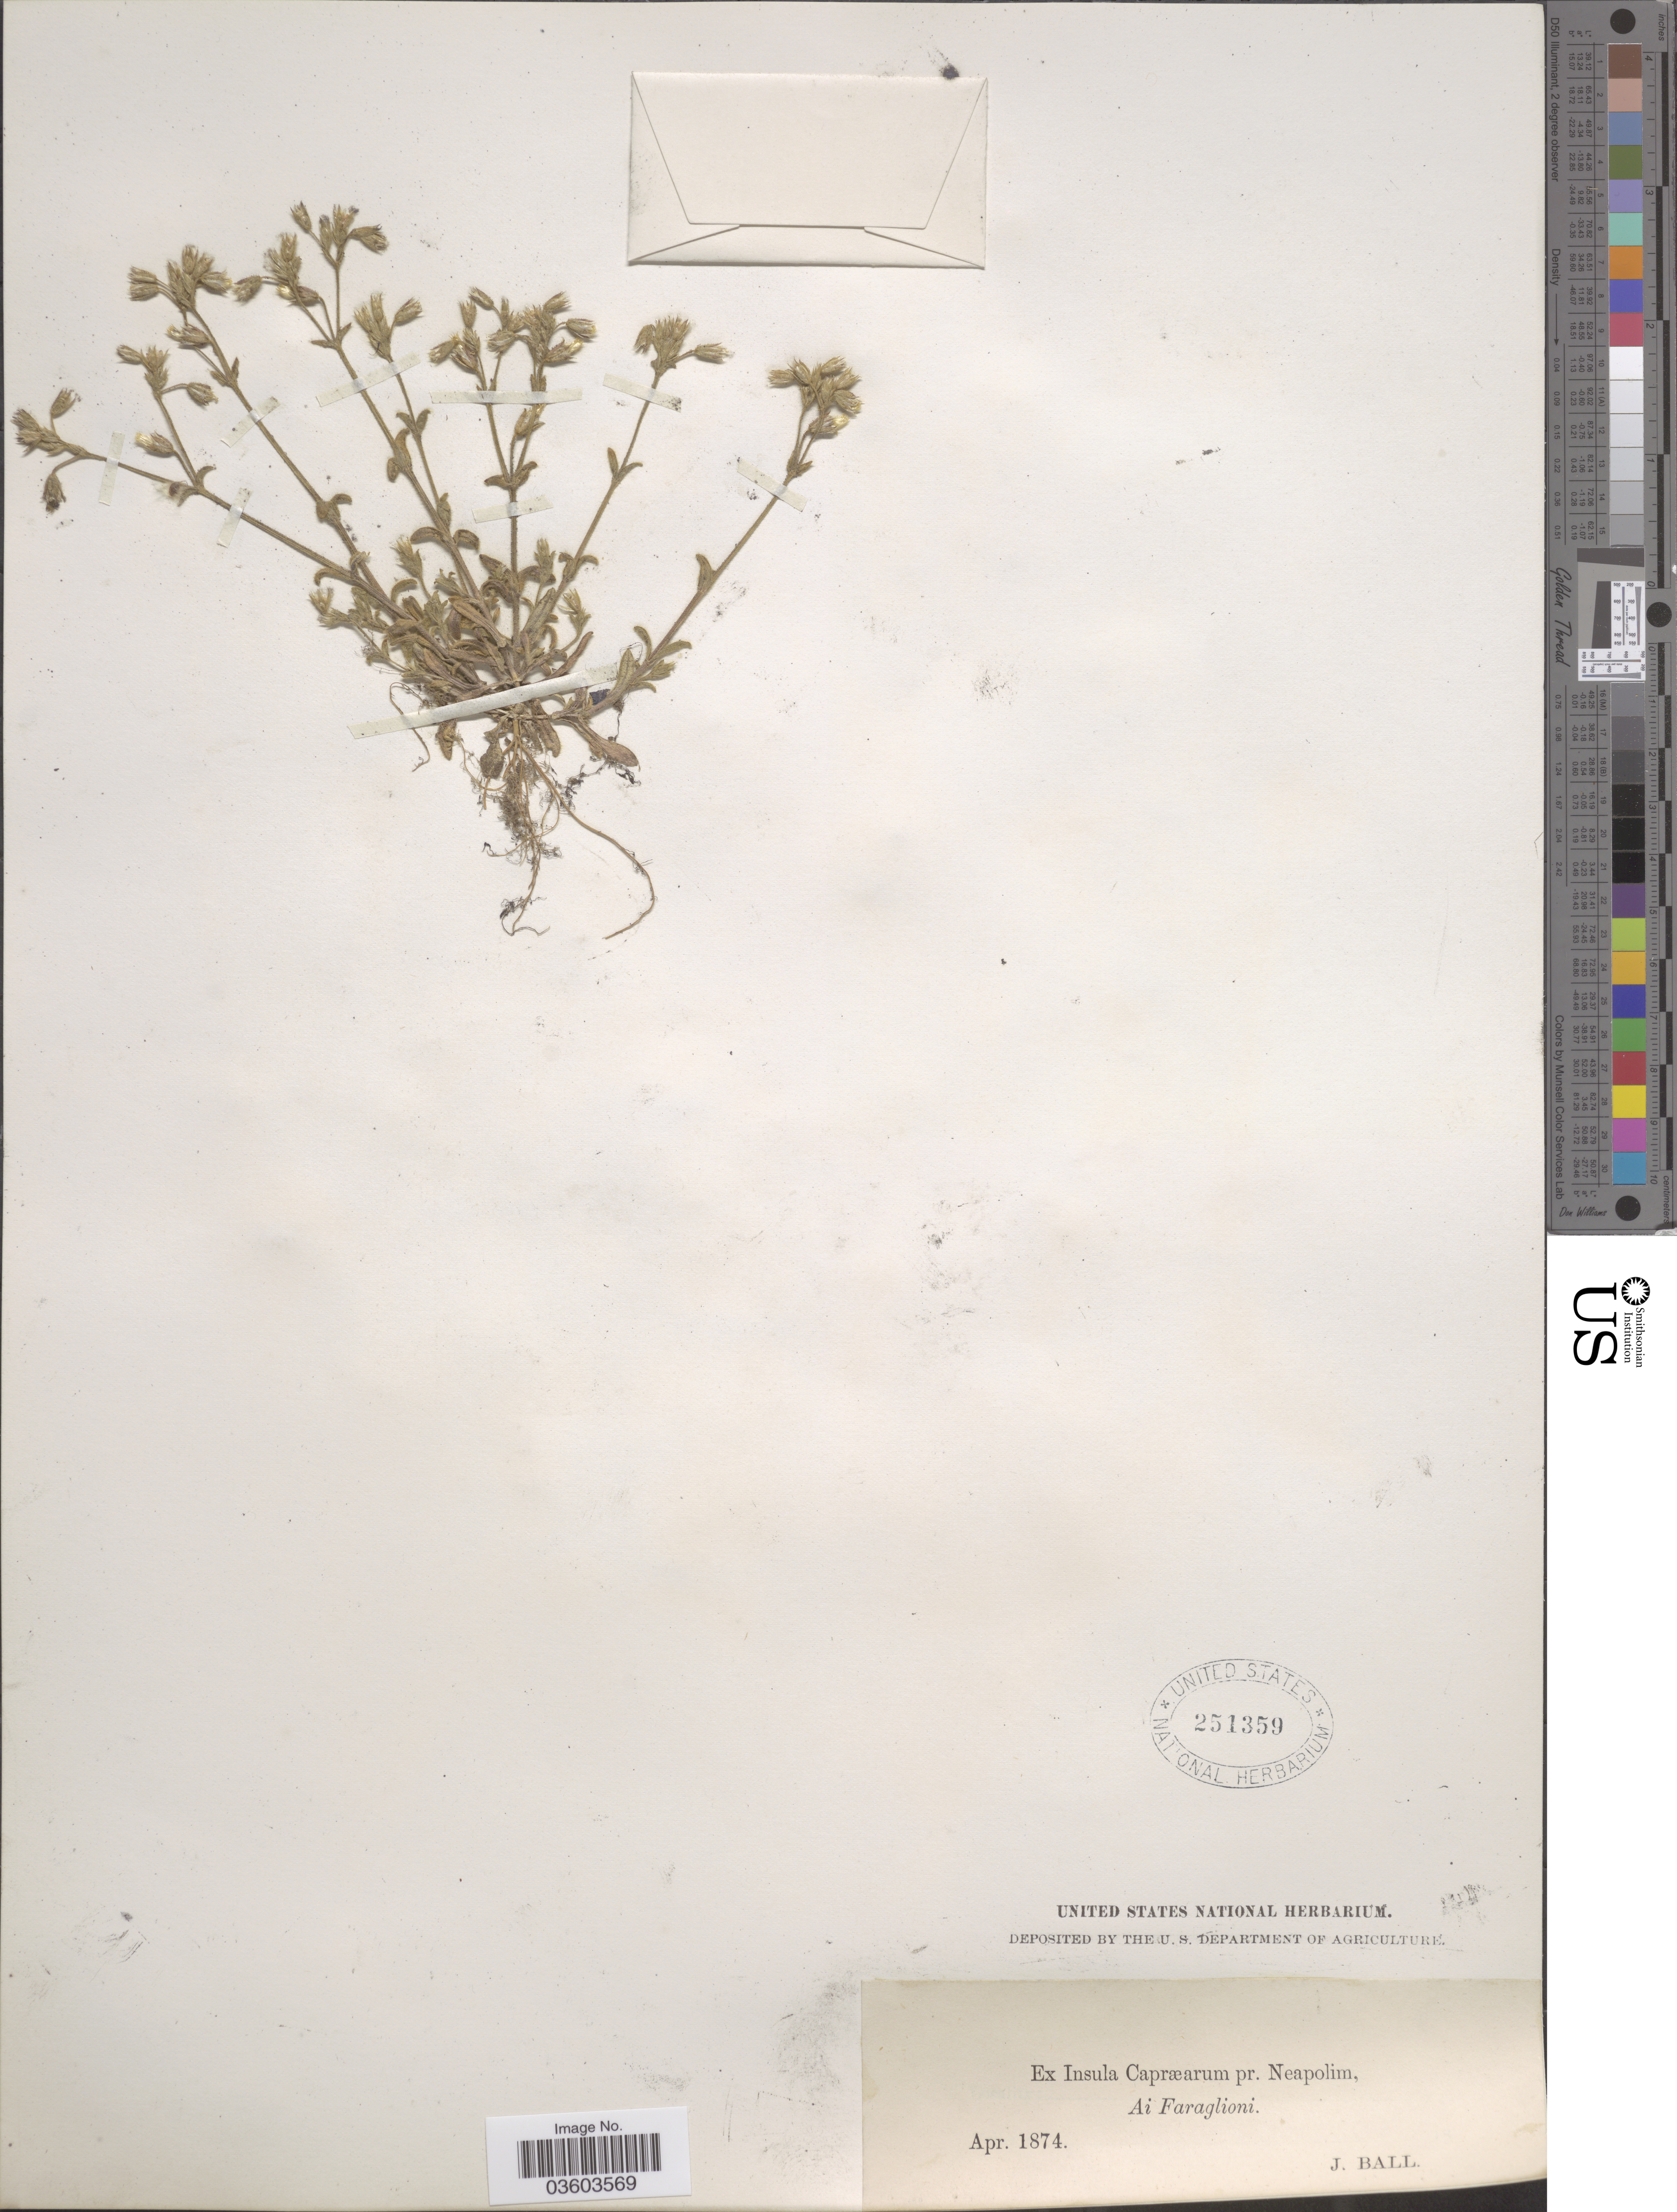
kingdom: Plantae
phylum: Tracheophyta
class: Magnoliopsida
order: Caryophyllales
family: Caryophyllaceae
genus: Cerastium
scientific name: Cerastium sp.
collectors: J. Ball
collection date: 1874-04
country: Italy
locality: Ex Insula Capræarum pr. Neapolim Ai Faraglioni.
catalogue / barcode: US 251359